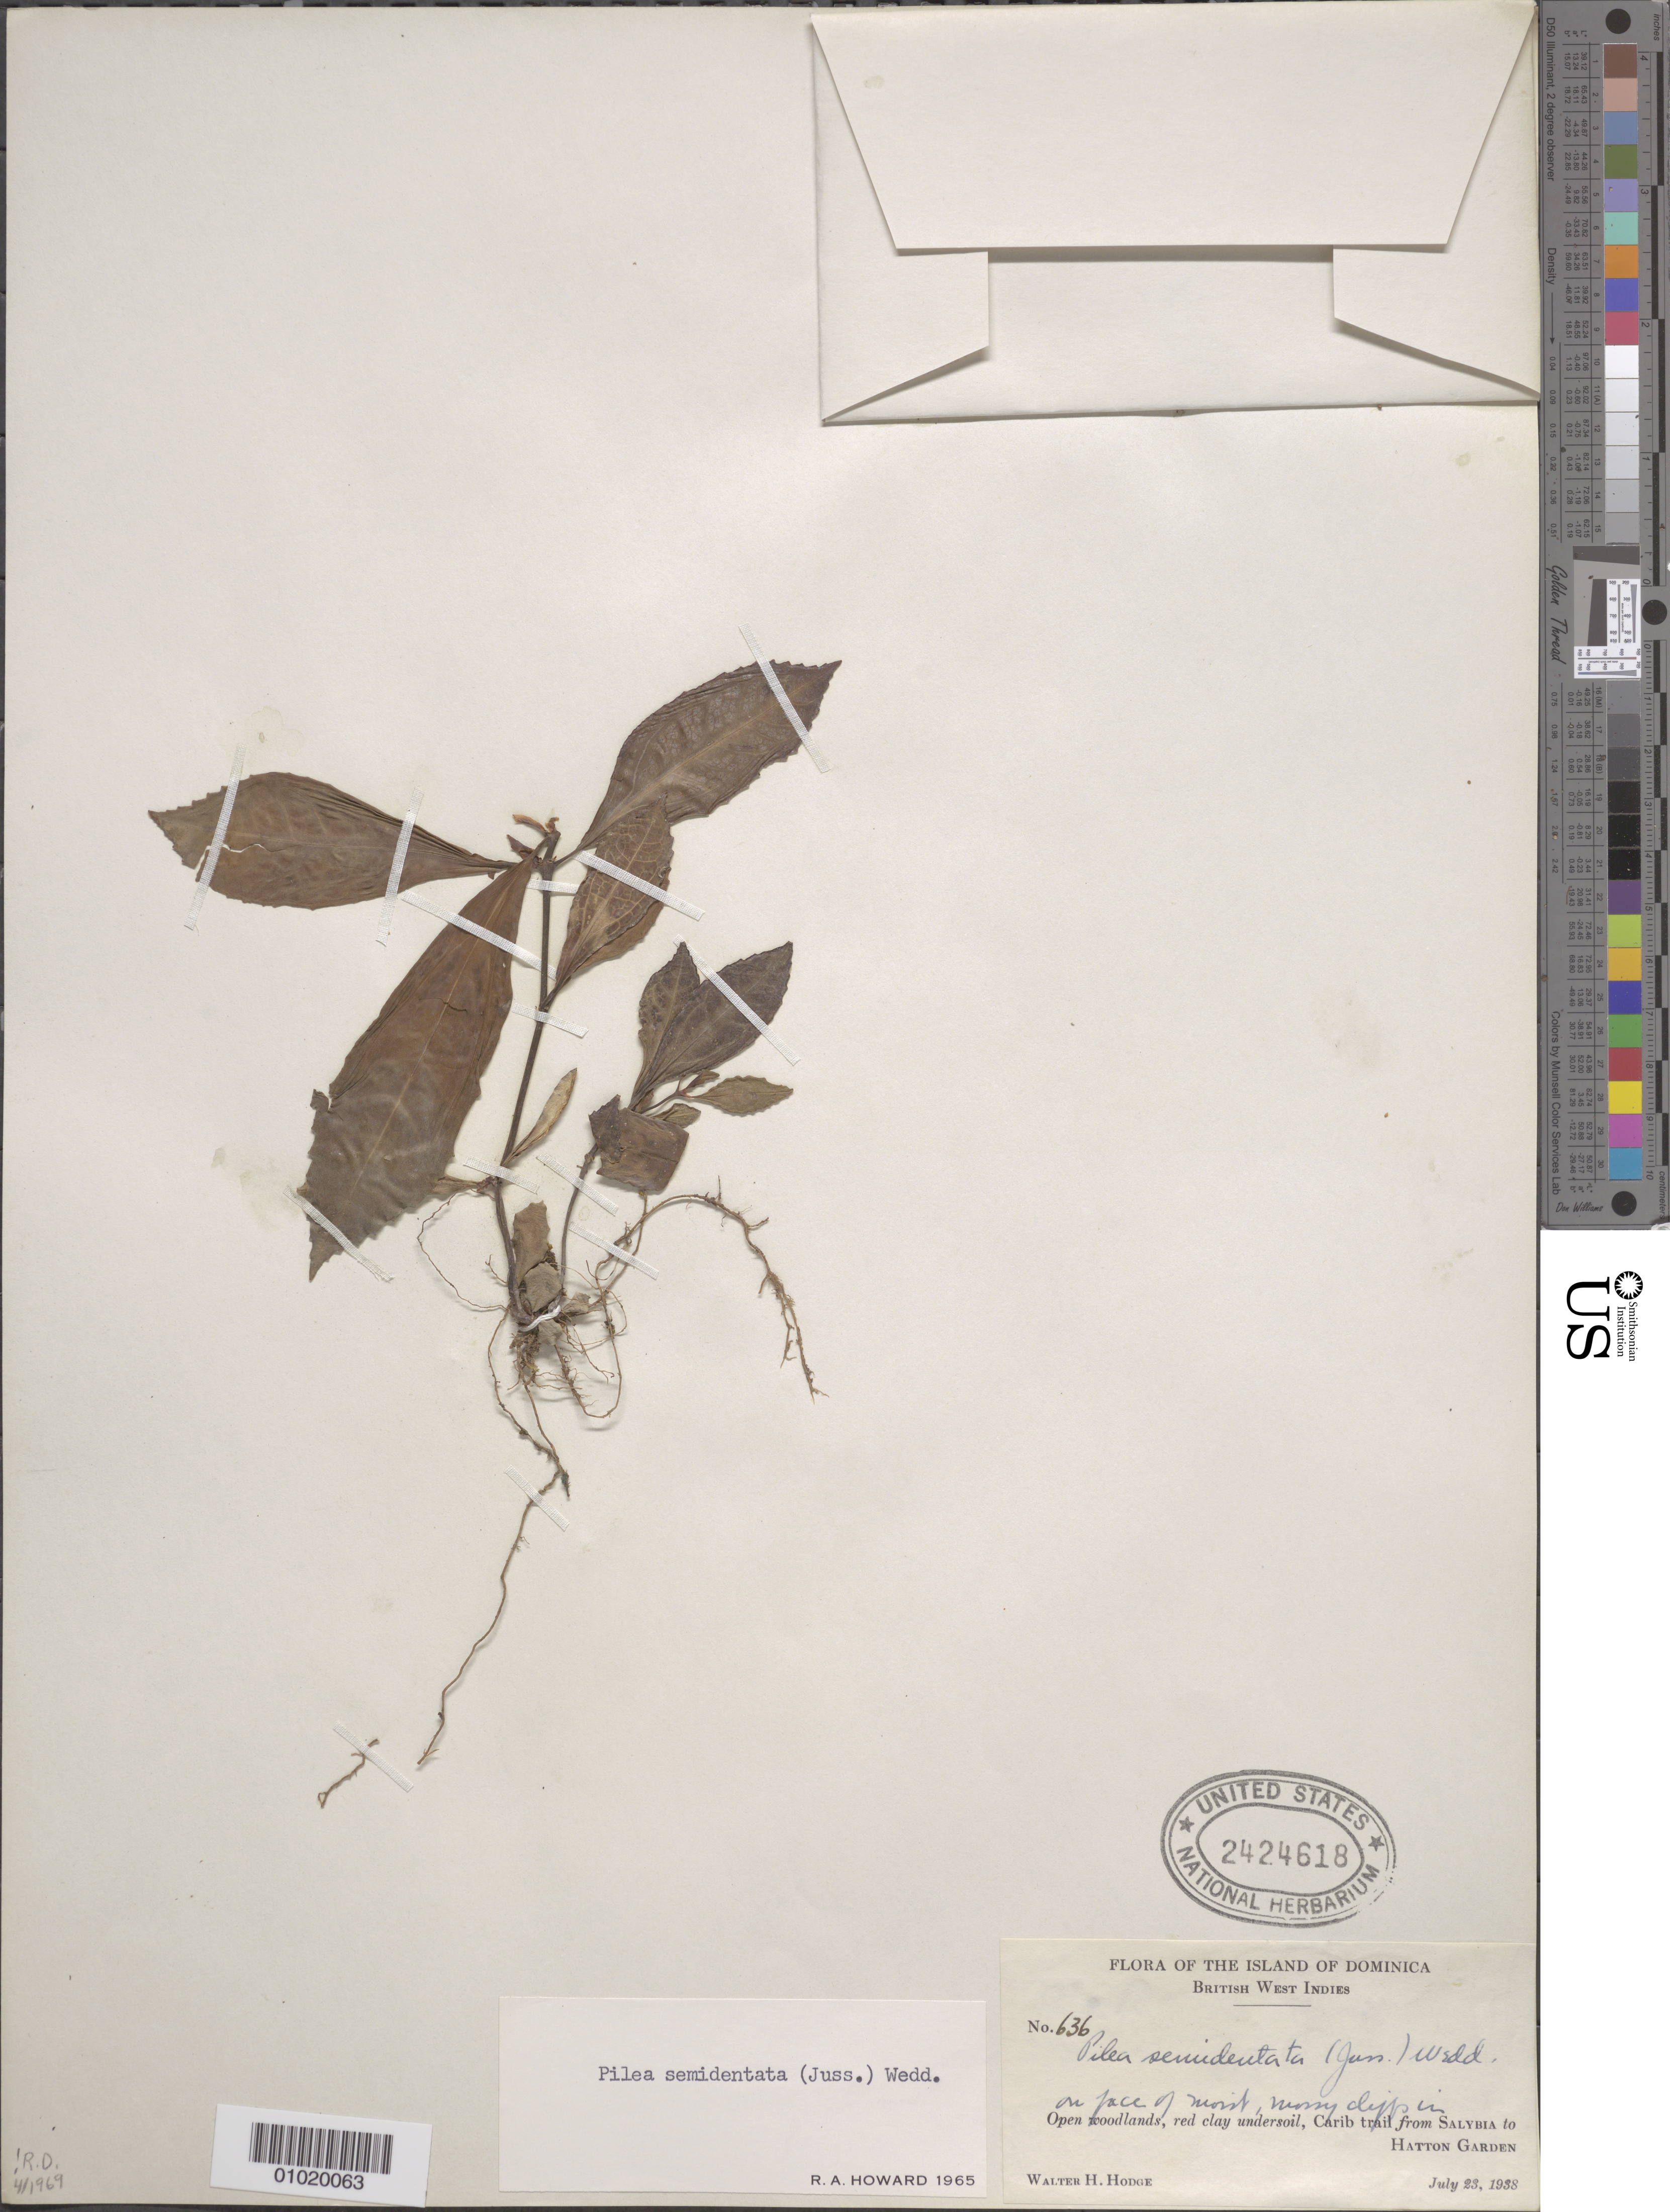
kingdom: Plantae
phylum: Tracheophyta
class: Magnoliopsida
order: Rosales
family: Urticaceae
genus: Pilea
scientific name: Pilea semidentata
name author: (Juss. ex Poir.) Wedd.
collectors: W. Hodge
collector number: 636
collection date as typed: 23 Jul 1938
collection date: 1938-07-23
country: Dominica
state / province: St. David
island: Dominica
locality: Open woodlands, red clay undersoil, Carib trail from Salybia to Hatton Gardon. On face of moist, mossy cliffs.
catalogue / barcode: US 2424618